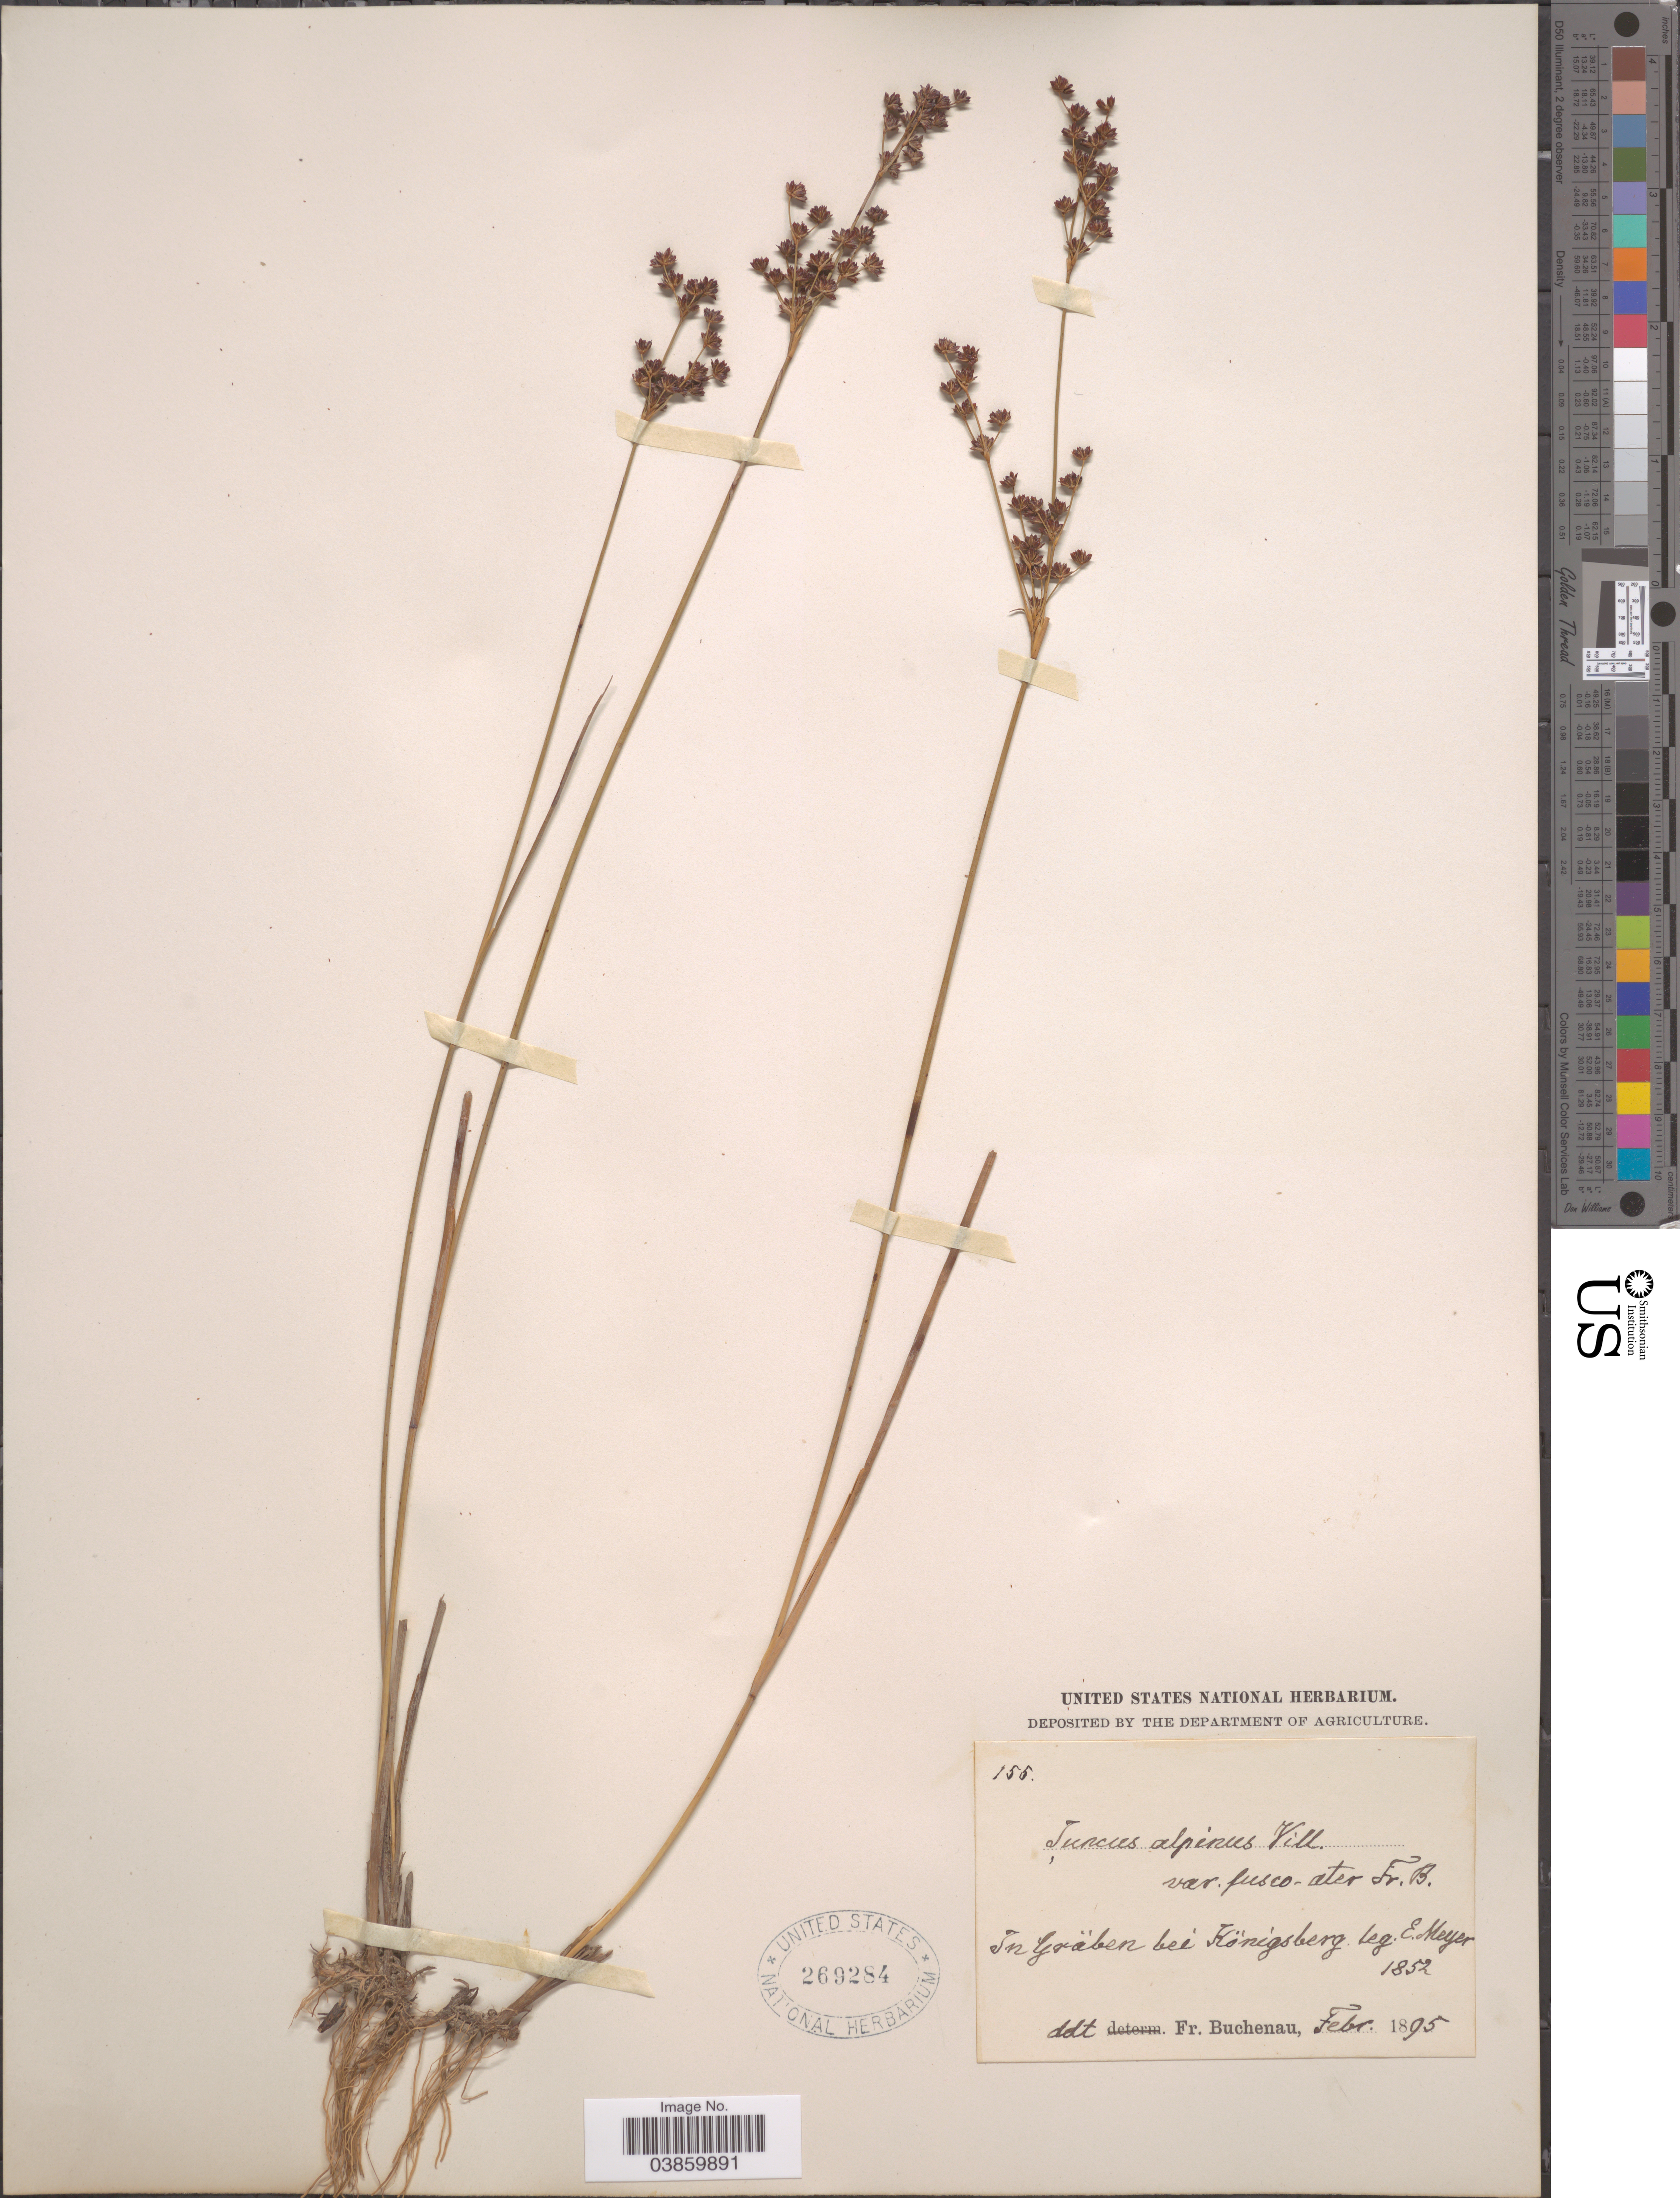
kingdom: Plantae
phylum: Tracheophyta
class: Liliopsida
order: Poales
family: Juncaceae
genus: Juncus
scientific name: Juncus alpinus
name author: Vill.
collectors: E. Meyer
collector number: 155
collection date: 1852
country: Russian Federation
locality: In Gräben bei Königsberg.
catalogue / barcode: US 269284